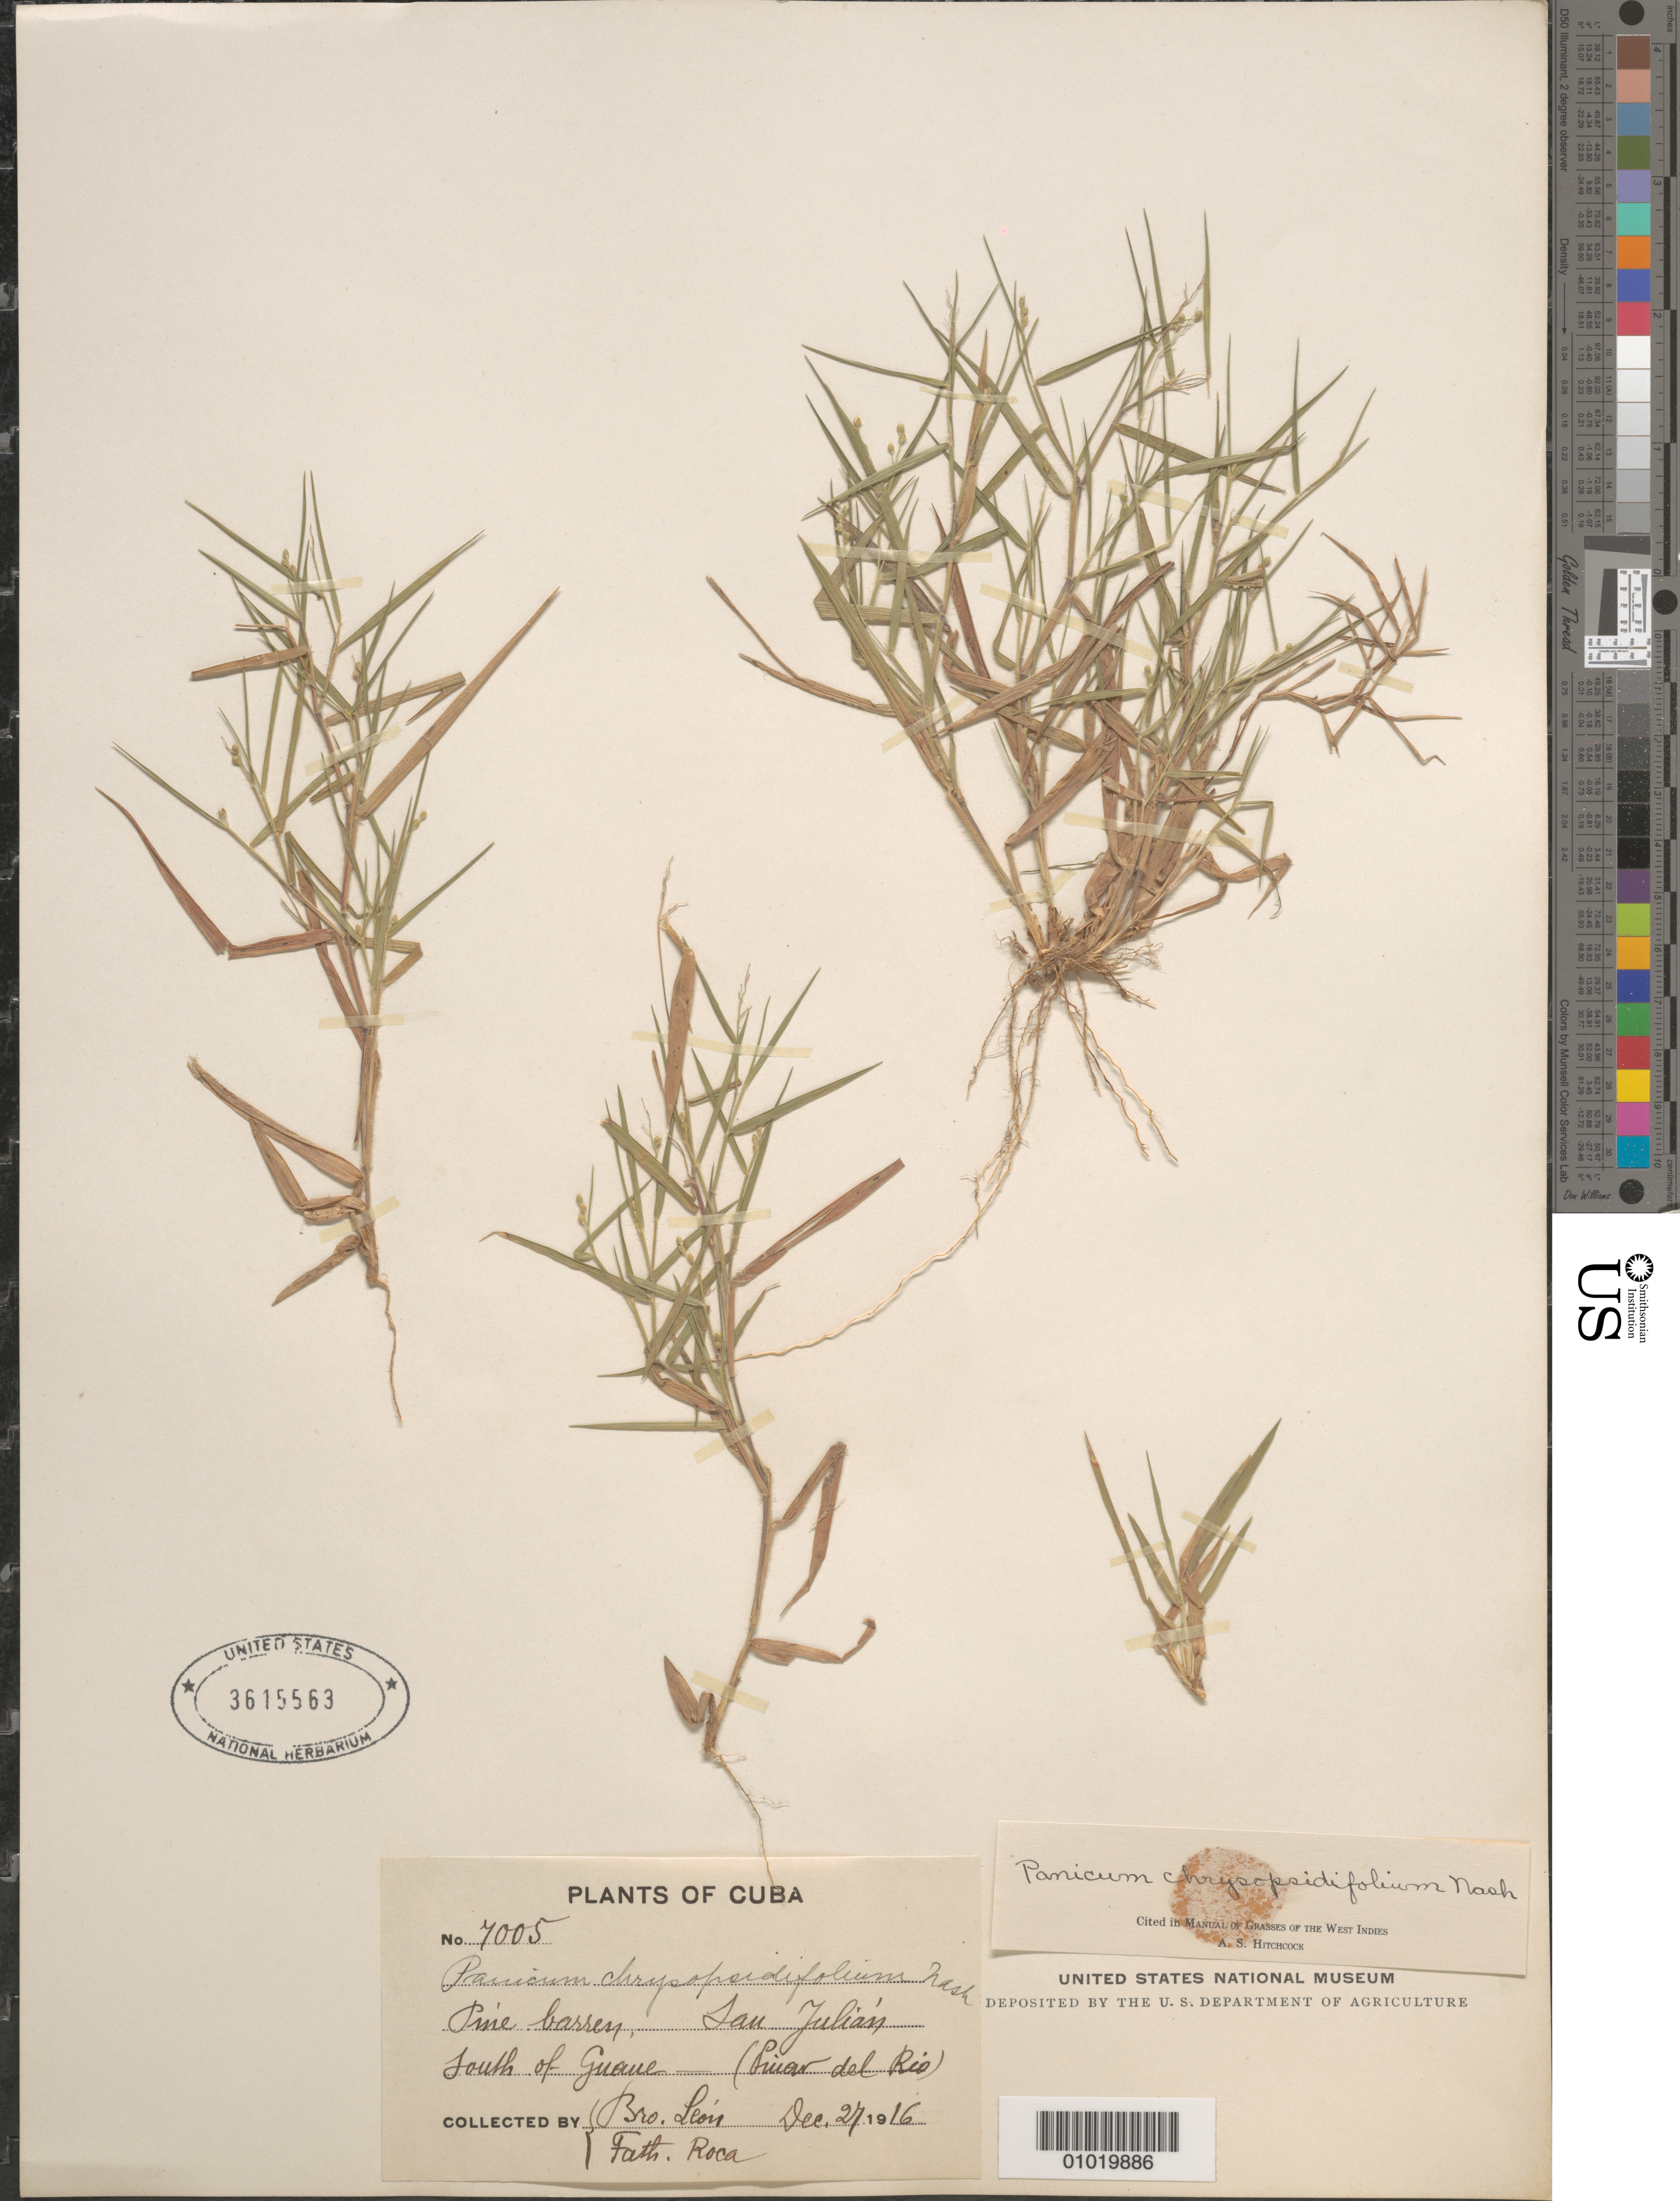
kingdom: Plantae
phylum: Tracheophyta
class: Liliopsida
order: Poales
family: Poaceae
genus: Panicum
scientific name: Panicum chrysopsidifolium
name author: Nash ex Small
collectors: Bro. León & M. Roca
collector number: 7005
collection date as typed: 27 Dec 1916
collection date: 1916-12-27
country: Cuba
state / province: Pinar del Rio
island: Cuba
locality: Pine barren, San Julian, South of Guane, Pinar del Rio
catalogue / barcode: US 3615563